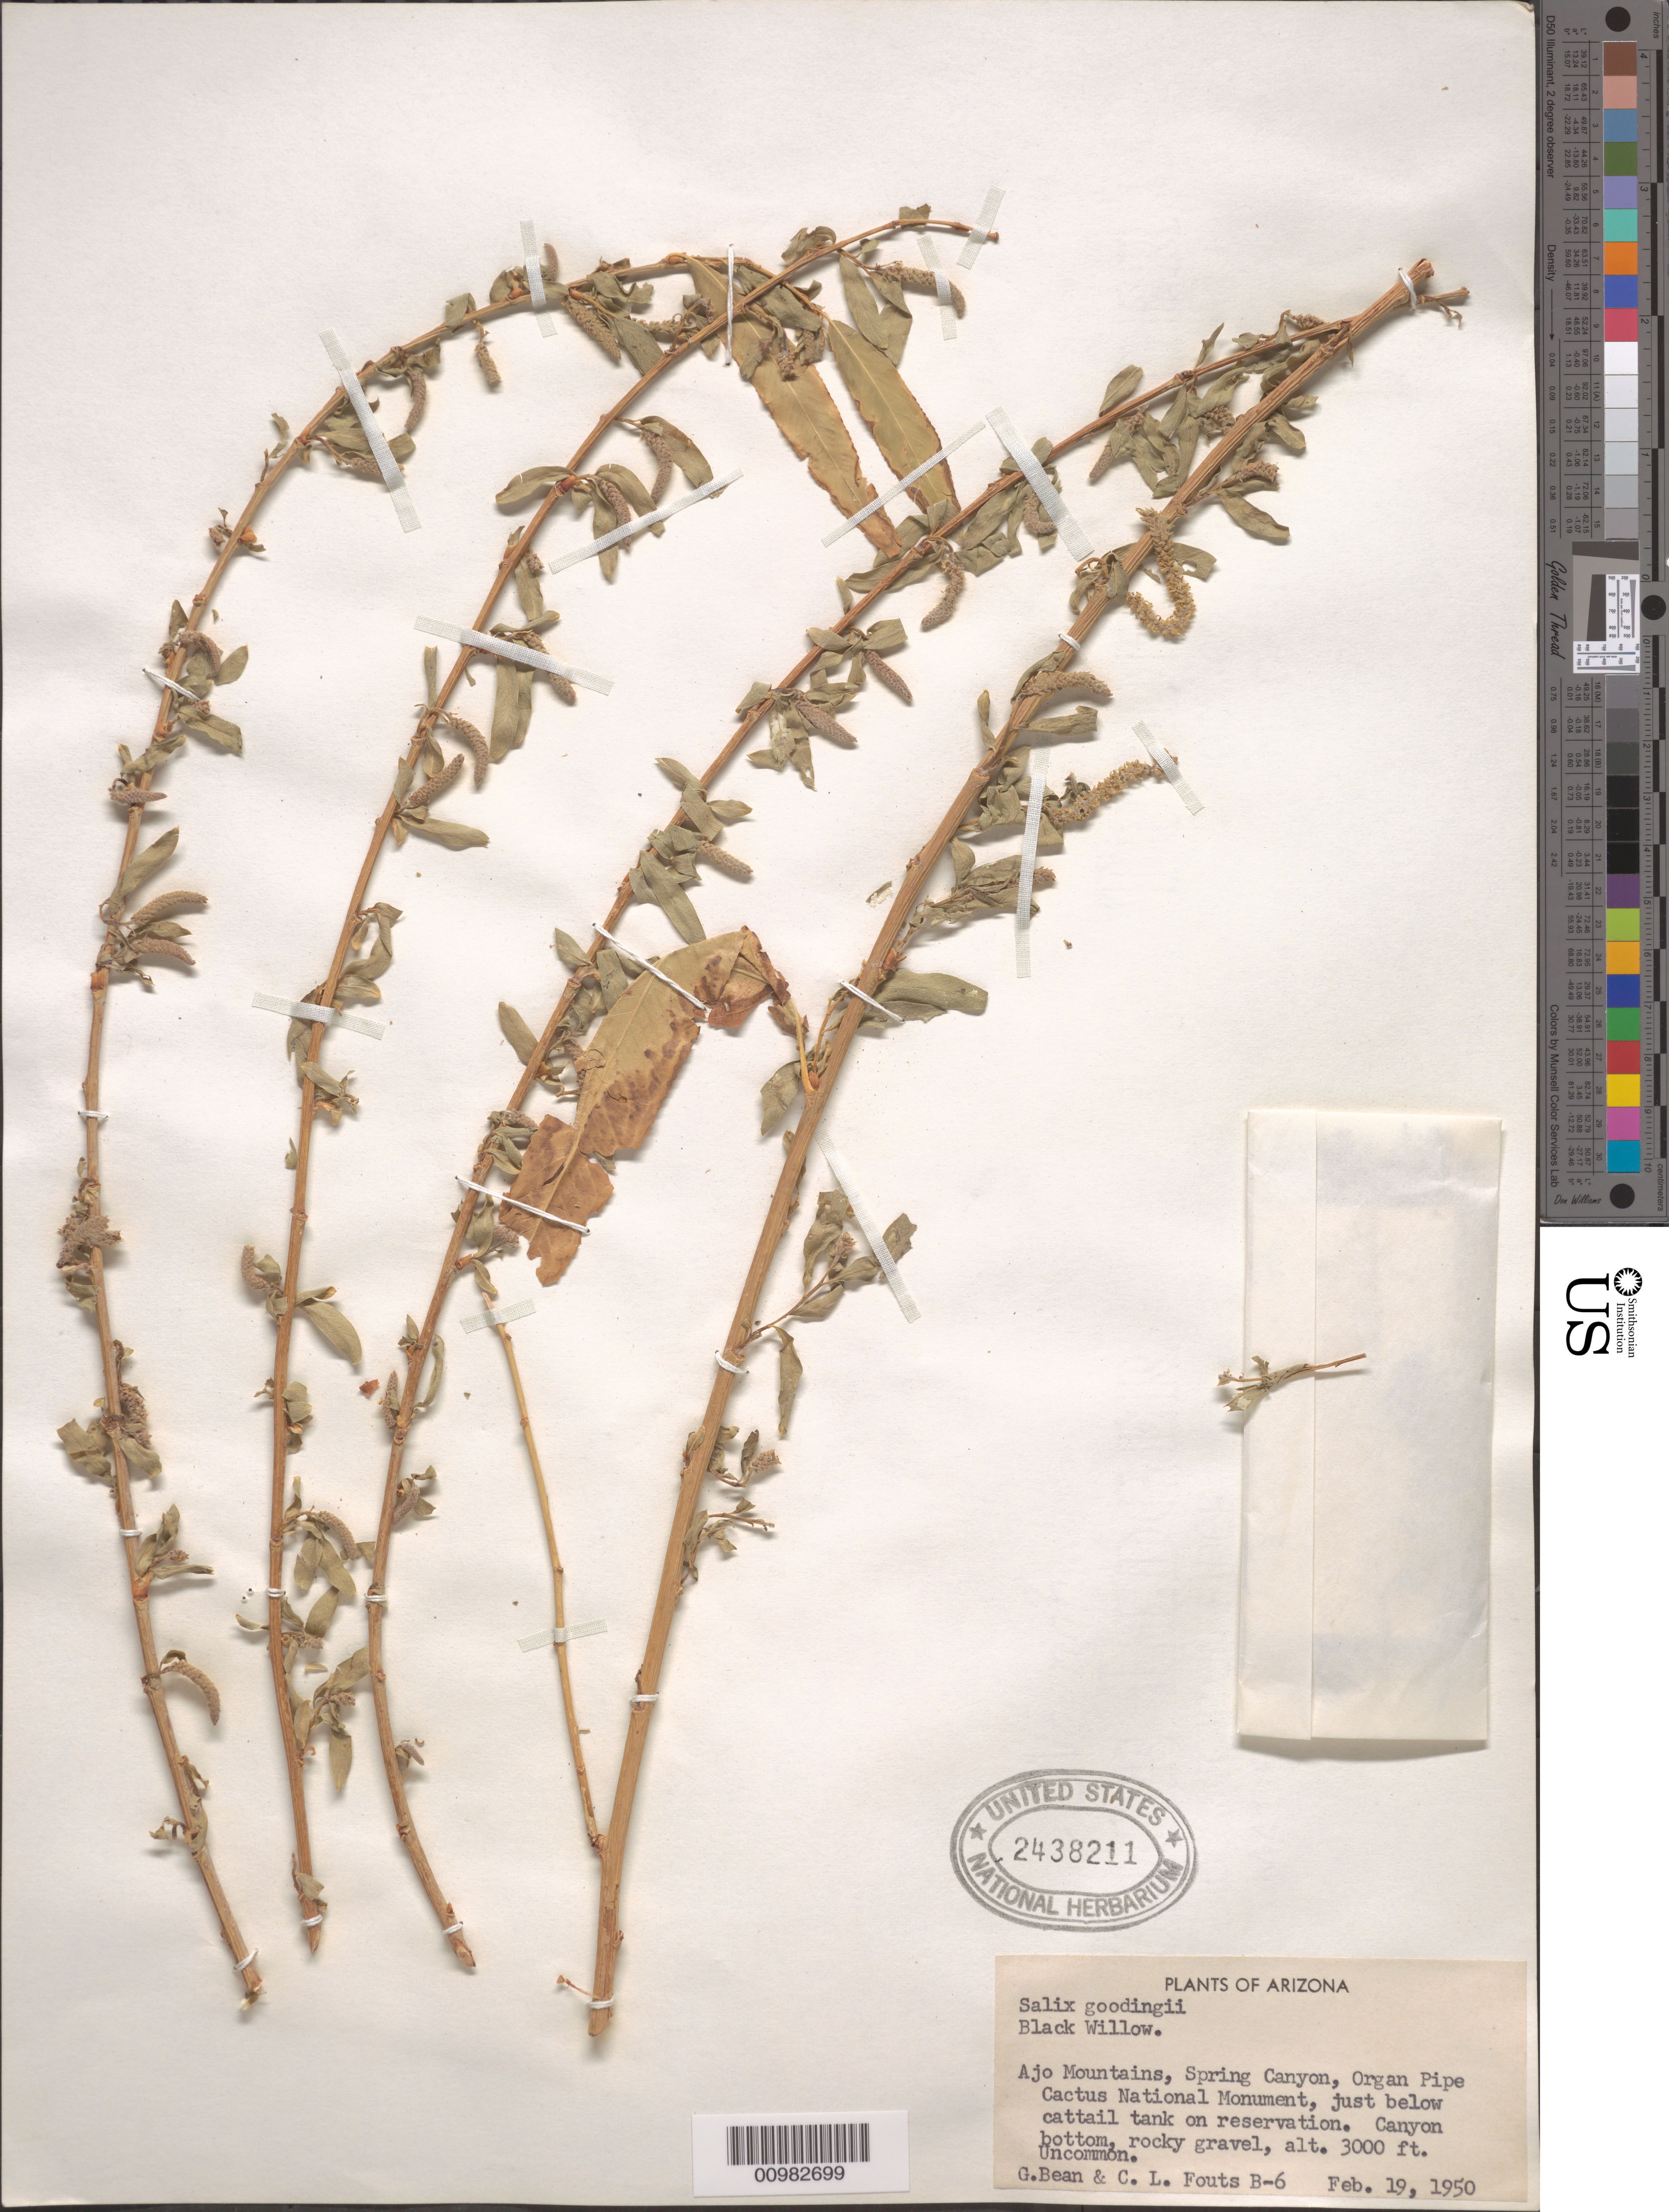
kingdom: Plantae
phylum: Tracheophyta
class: Magnoliopsida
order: Malpighiales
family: Salicaceae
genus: Salix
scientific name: Salix gooddingii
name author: C.R. Ball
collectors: G. Bean & C. Fouts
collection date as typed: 19 Feb 1950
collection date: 1950-02-19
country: United States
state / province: Arizona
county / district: Pima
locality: Ajo Mountains, Spring Canyon, Organ Pipe Cactus National Monument, just below cattail tank on reservation. Canyon bottom, rocky gravel.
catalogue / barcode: US 2438211